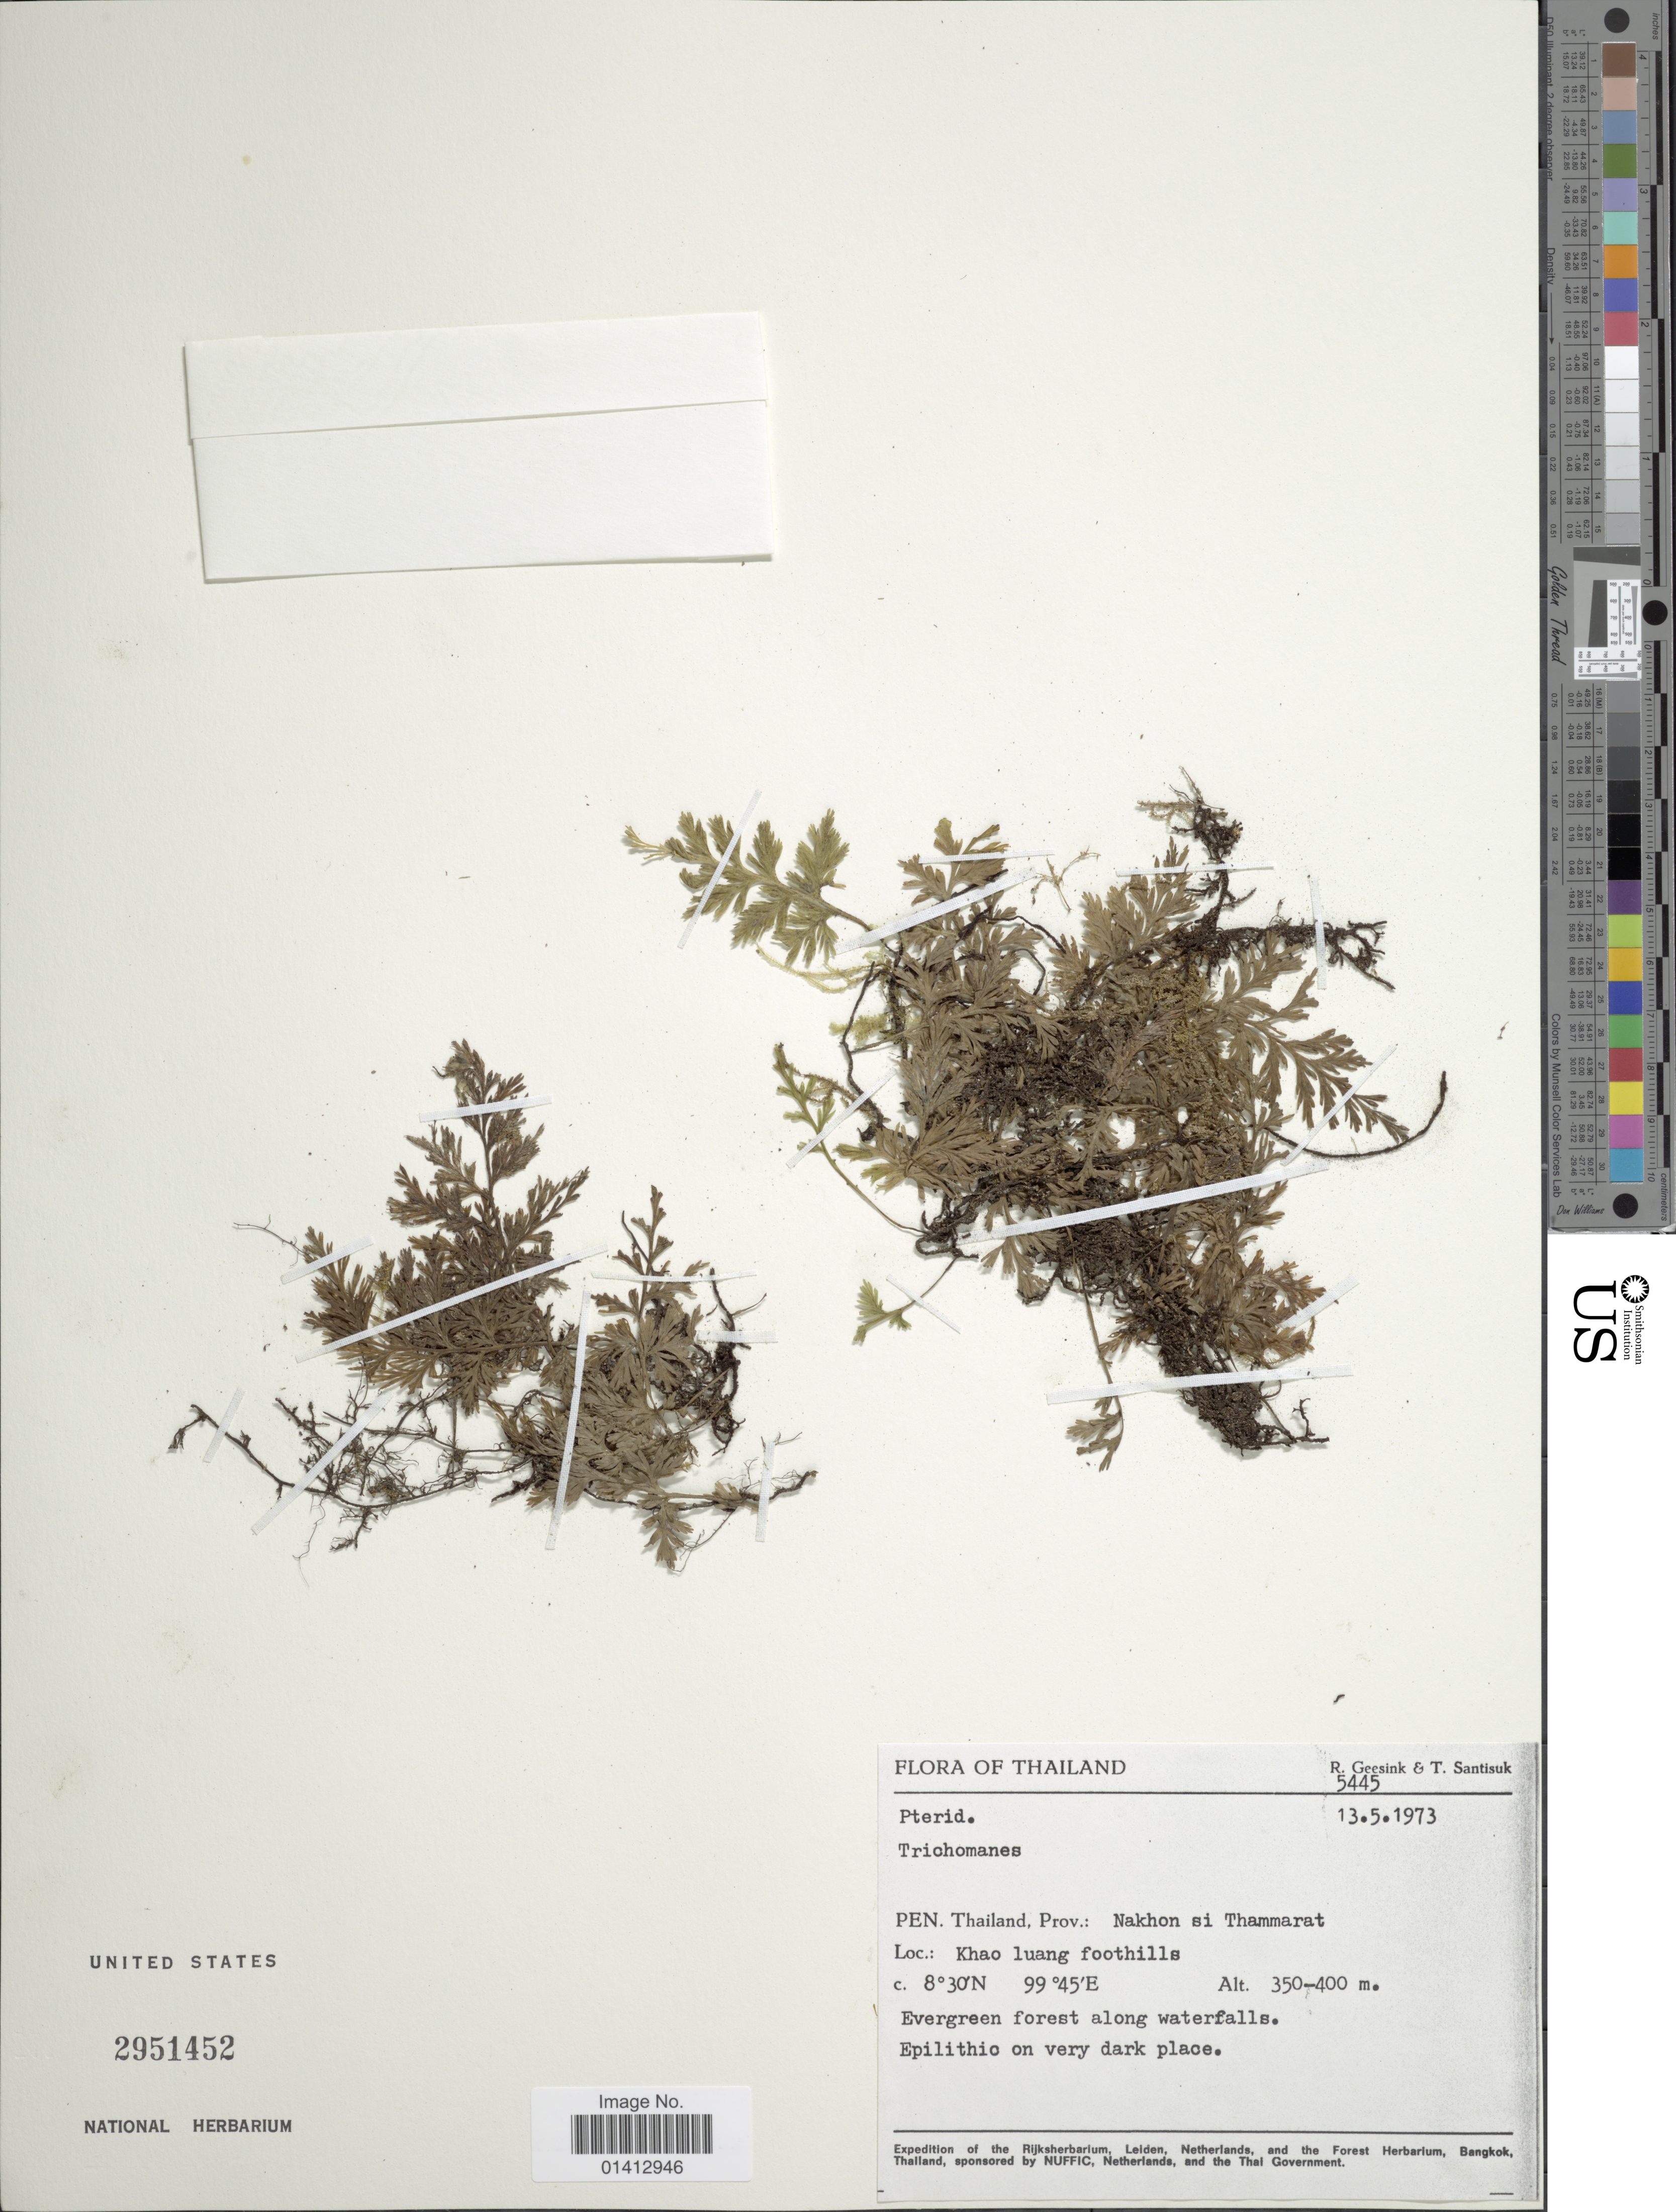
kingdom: Plantae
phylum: Tracheophyta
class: Polypodiopsida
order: Hymenophyllales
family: Hymenophyllaceae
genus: Crepidomanes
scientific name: Crepidomanes sp.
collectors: R. Geesink & T. Santisuk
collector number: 5445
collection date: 1973-05-13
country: Thailand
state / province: Nakhon Si Thammarat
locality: Khao luang foothills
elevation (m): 350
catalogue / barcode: US 2951452